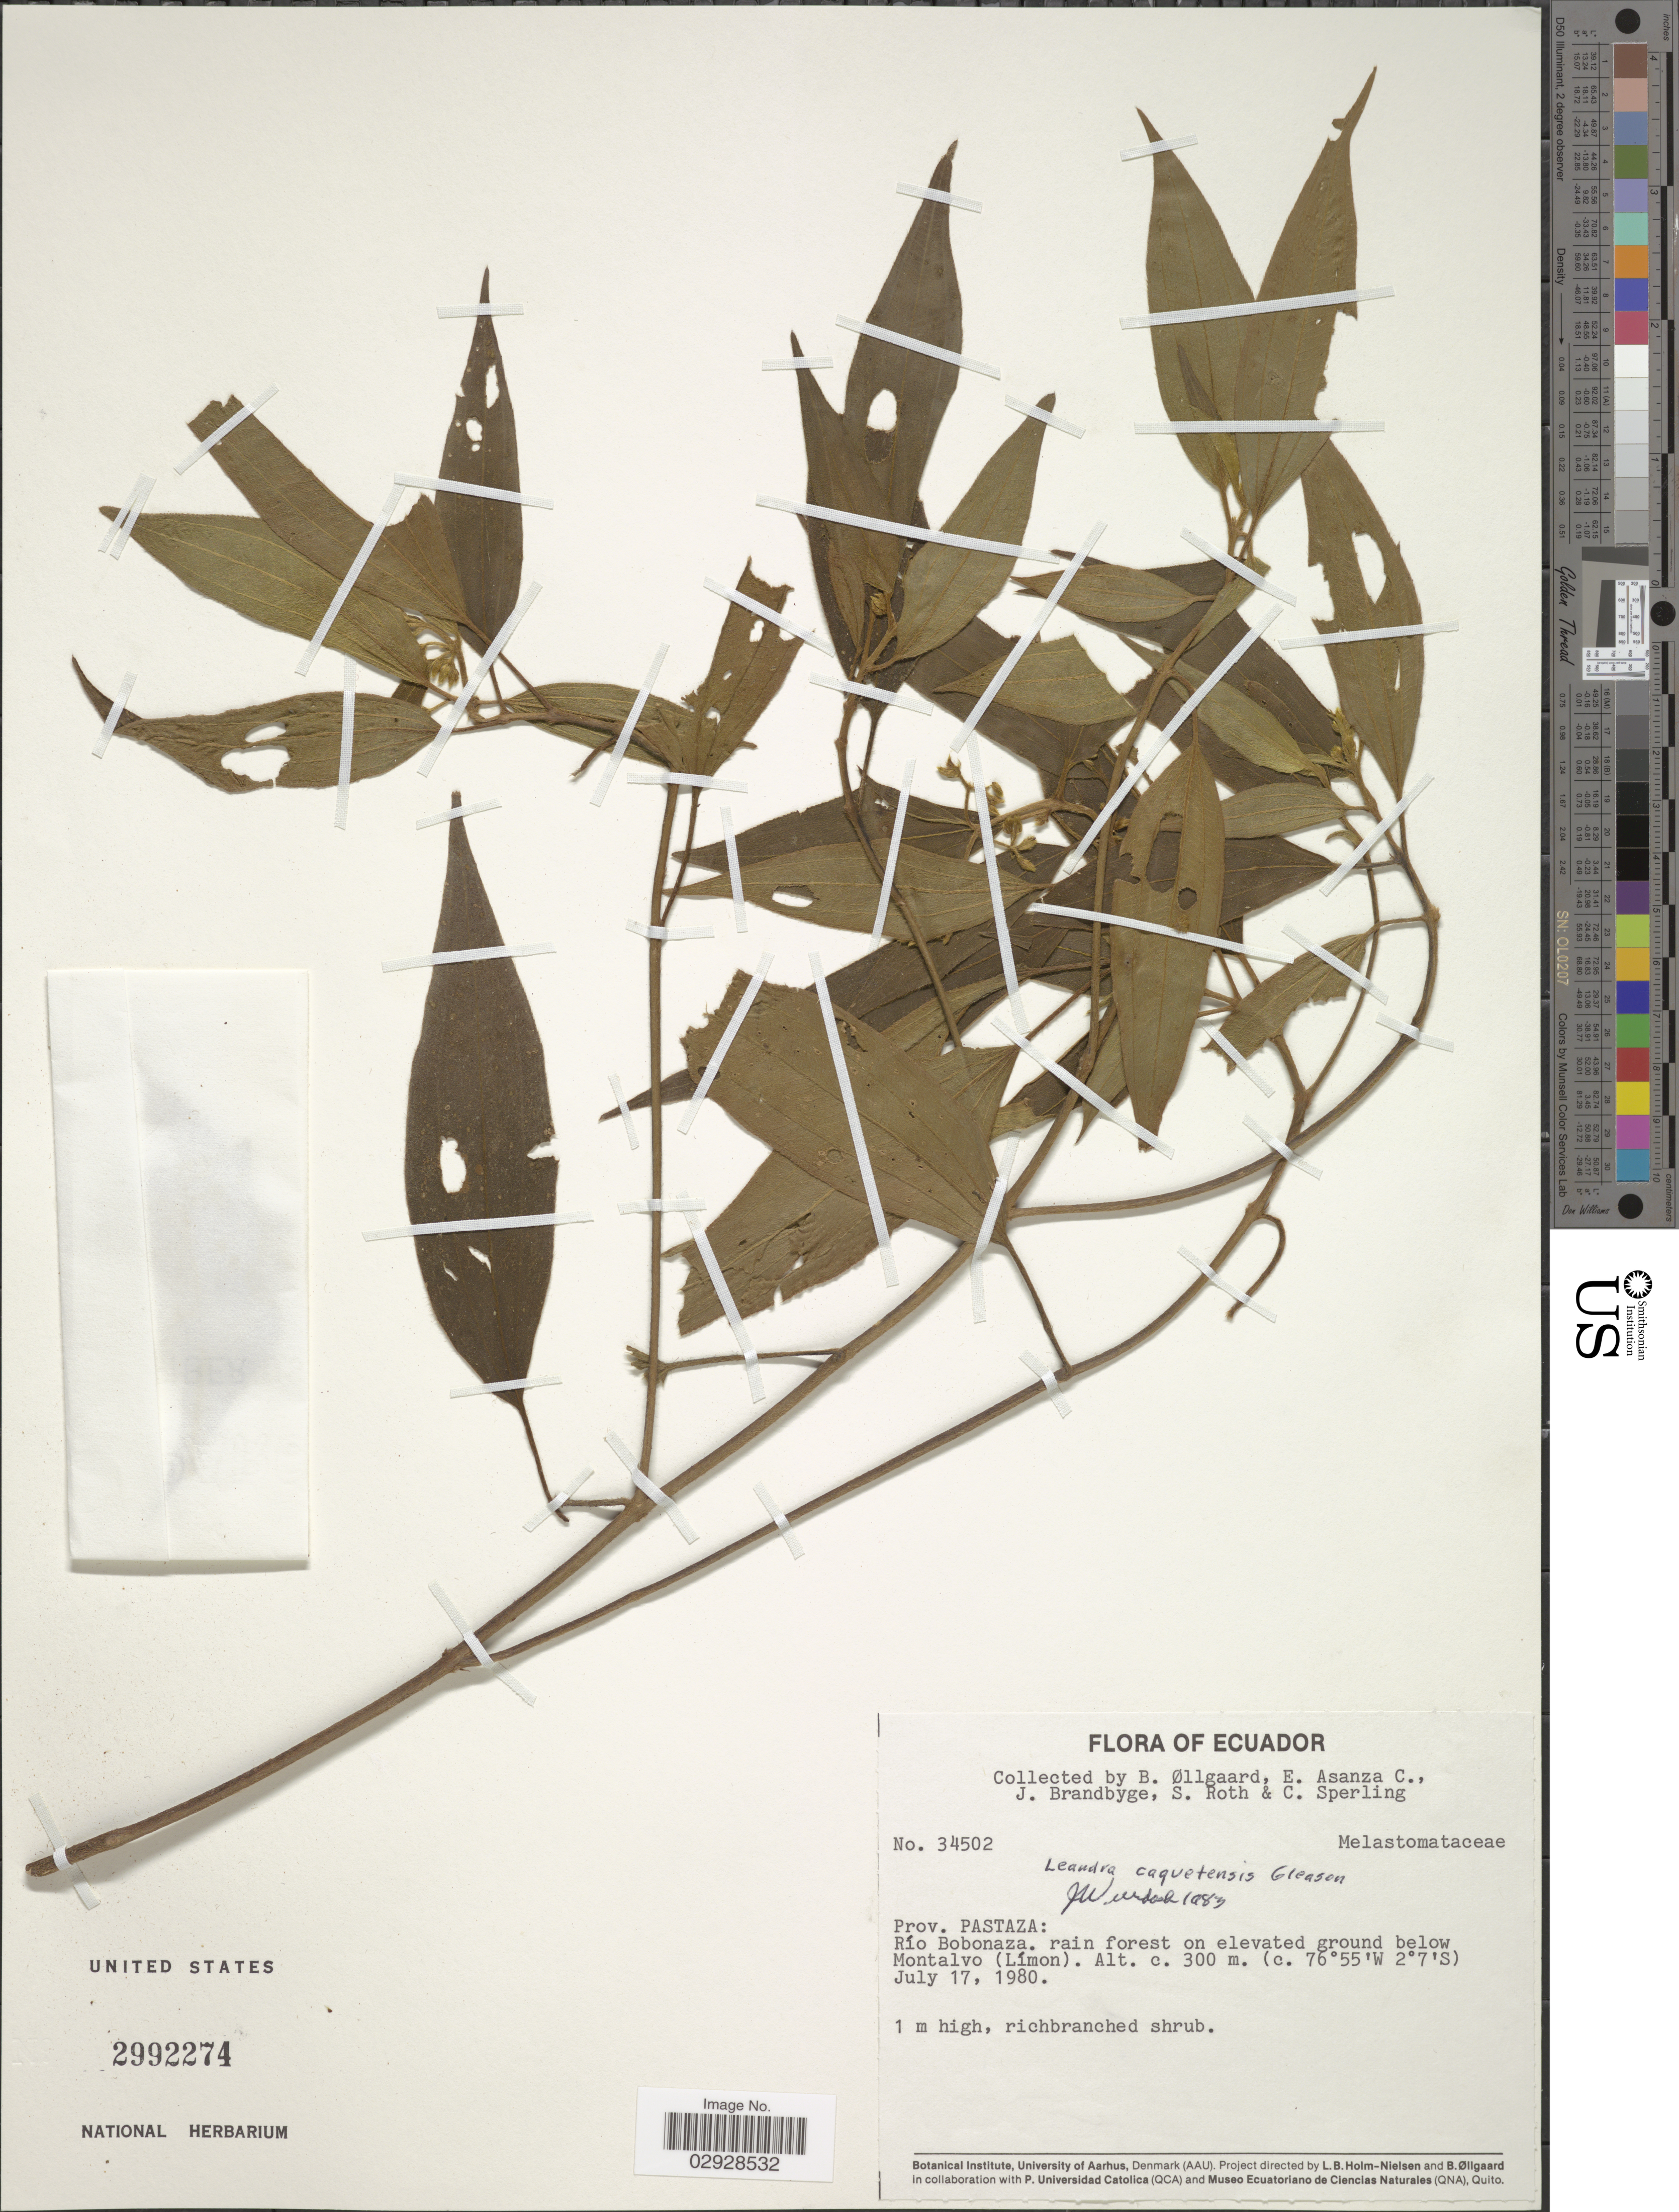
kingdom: Plantae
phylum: Tracheophyta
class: Magnoliopsida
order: Myrtales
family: Melastomataceae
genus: Leandra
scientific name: Leandra caquetensis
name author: Gleason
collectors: B. Øllgaard, E. Asanza C., J. Brandbyge, S. Roth & C. Sperling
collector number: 34502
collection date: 1980-07-17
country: Ecuador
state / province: Pastaza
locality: Río Bobanaza, rain forest on elevated ground below Montalvo (Límon).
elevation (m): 300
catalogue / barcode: US 2992274